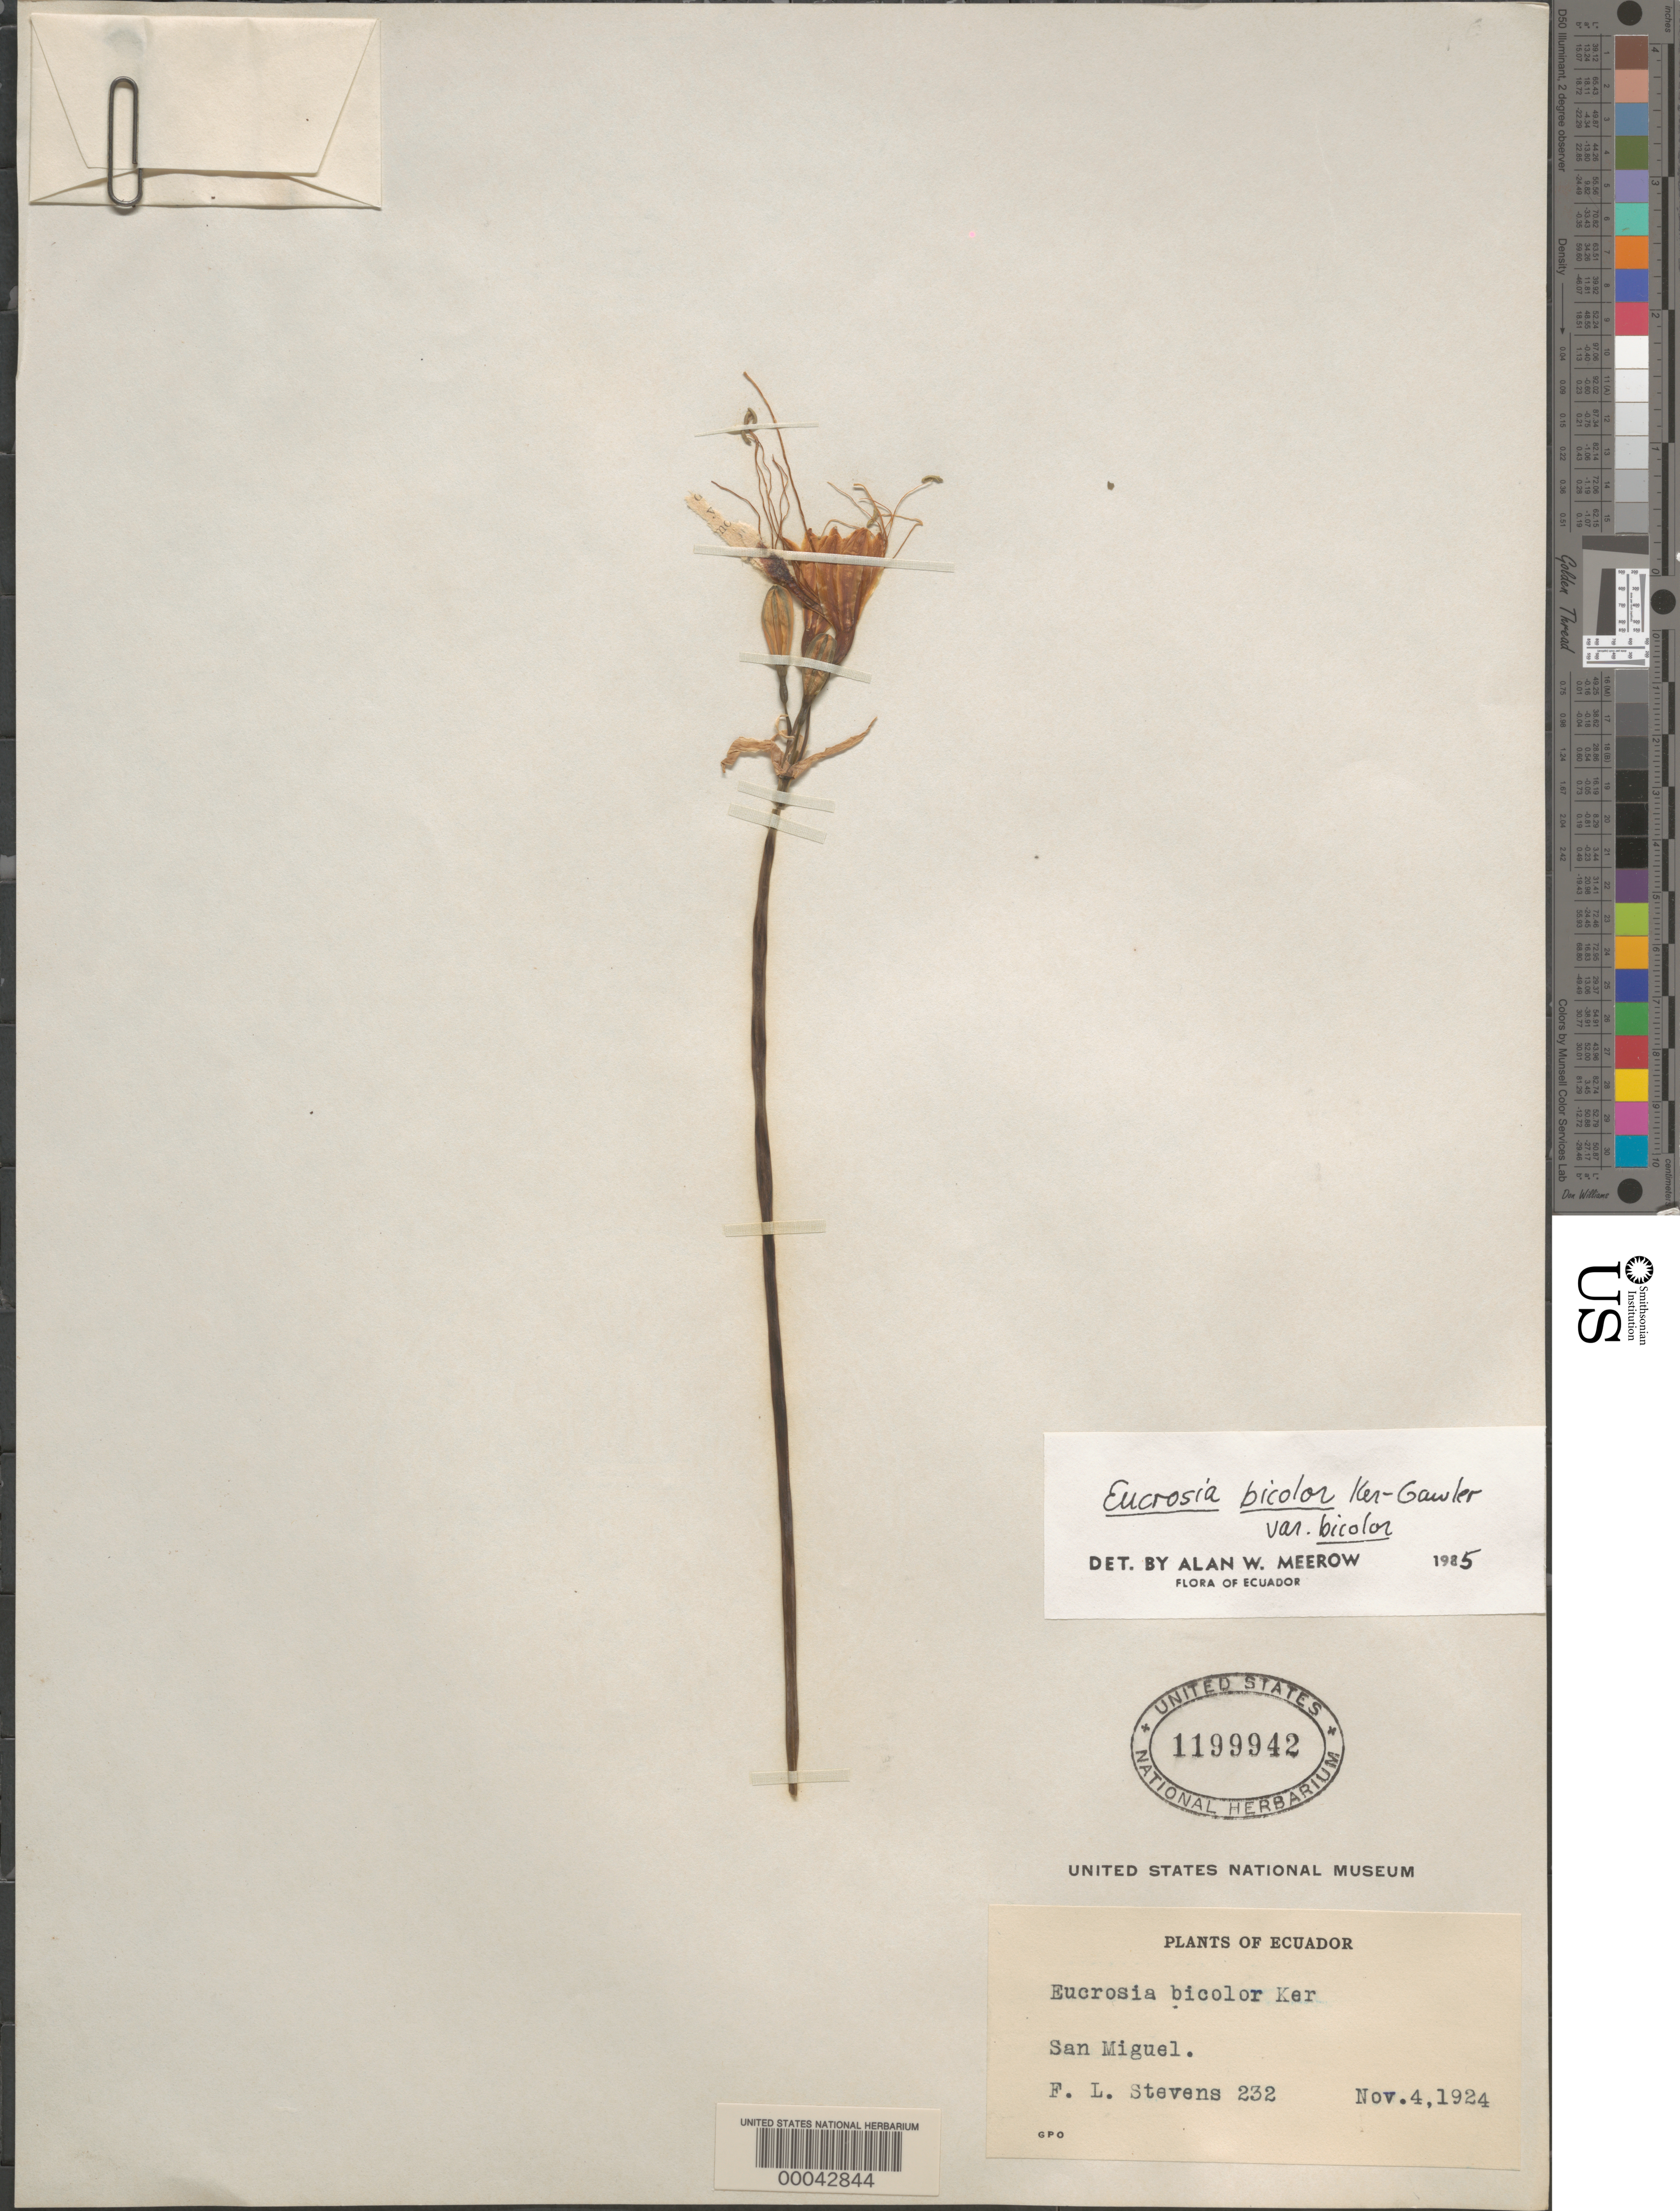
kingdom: Plantae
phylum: Tracheophyta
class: Liliopsida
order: Asparagales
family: Amaryllidaceae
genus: Eucrosia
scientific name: Eucrosia bicolor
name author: Ker Gawl.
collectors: F. L. Stevens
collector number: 232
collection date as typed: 04 Nov 1924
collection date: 1924-11-04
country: Ecuador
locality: Sal Miguel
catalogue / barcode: US 1199942